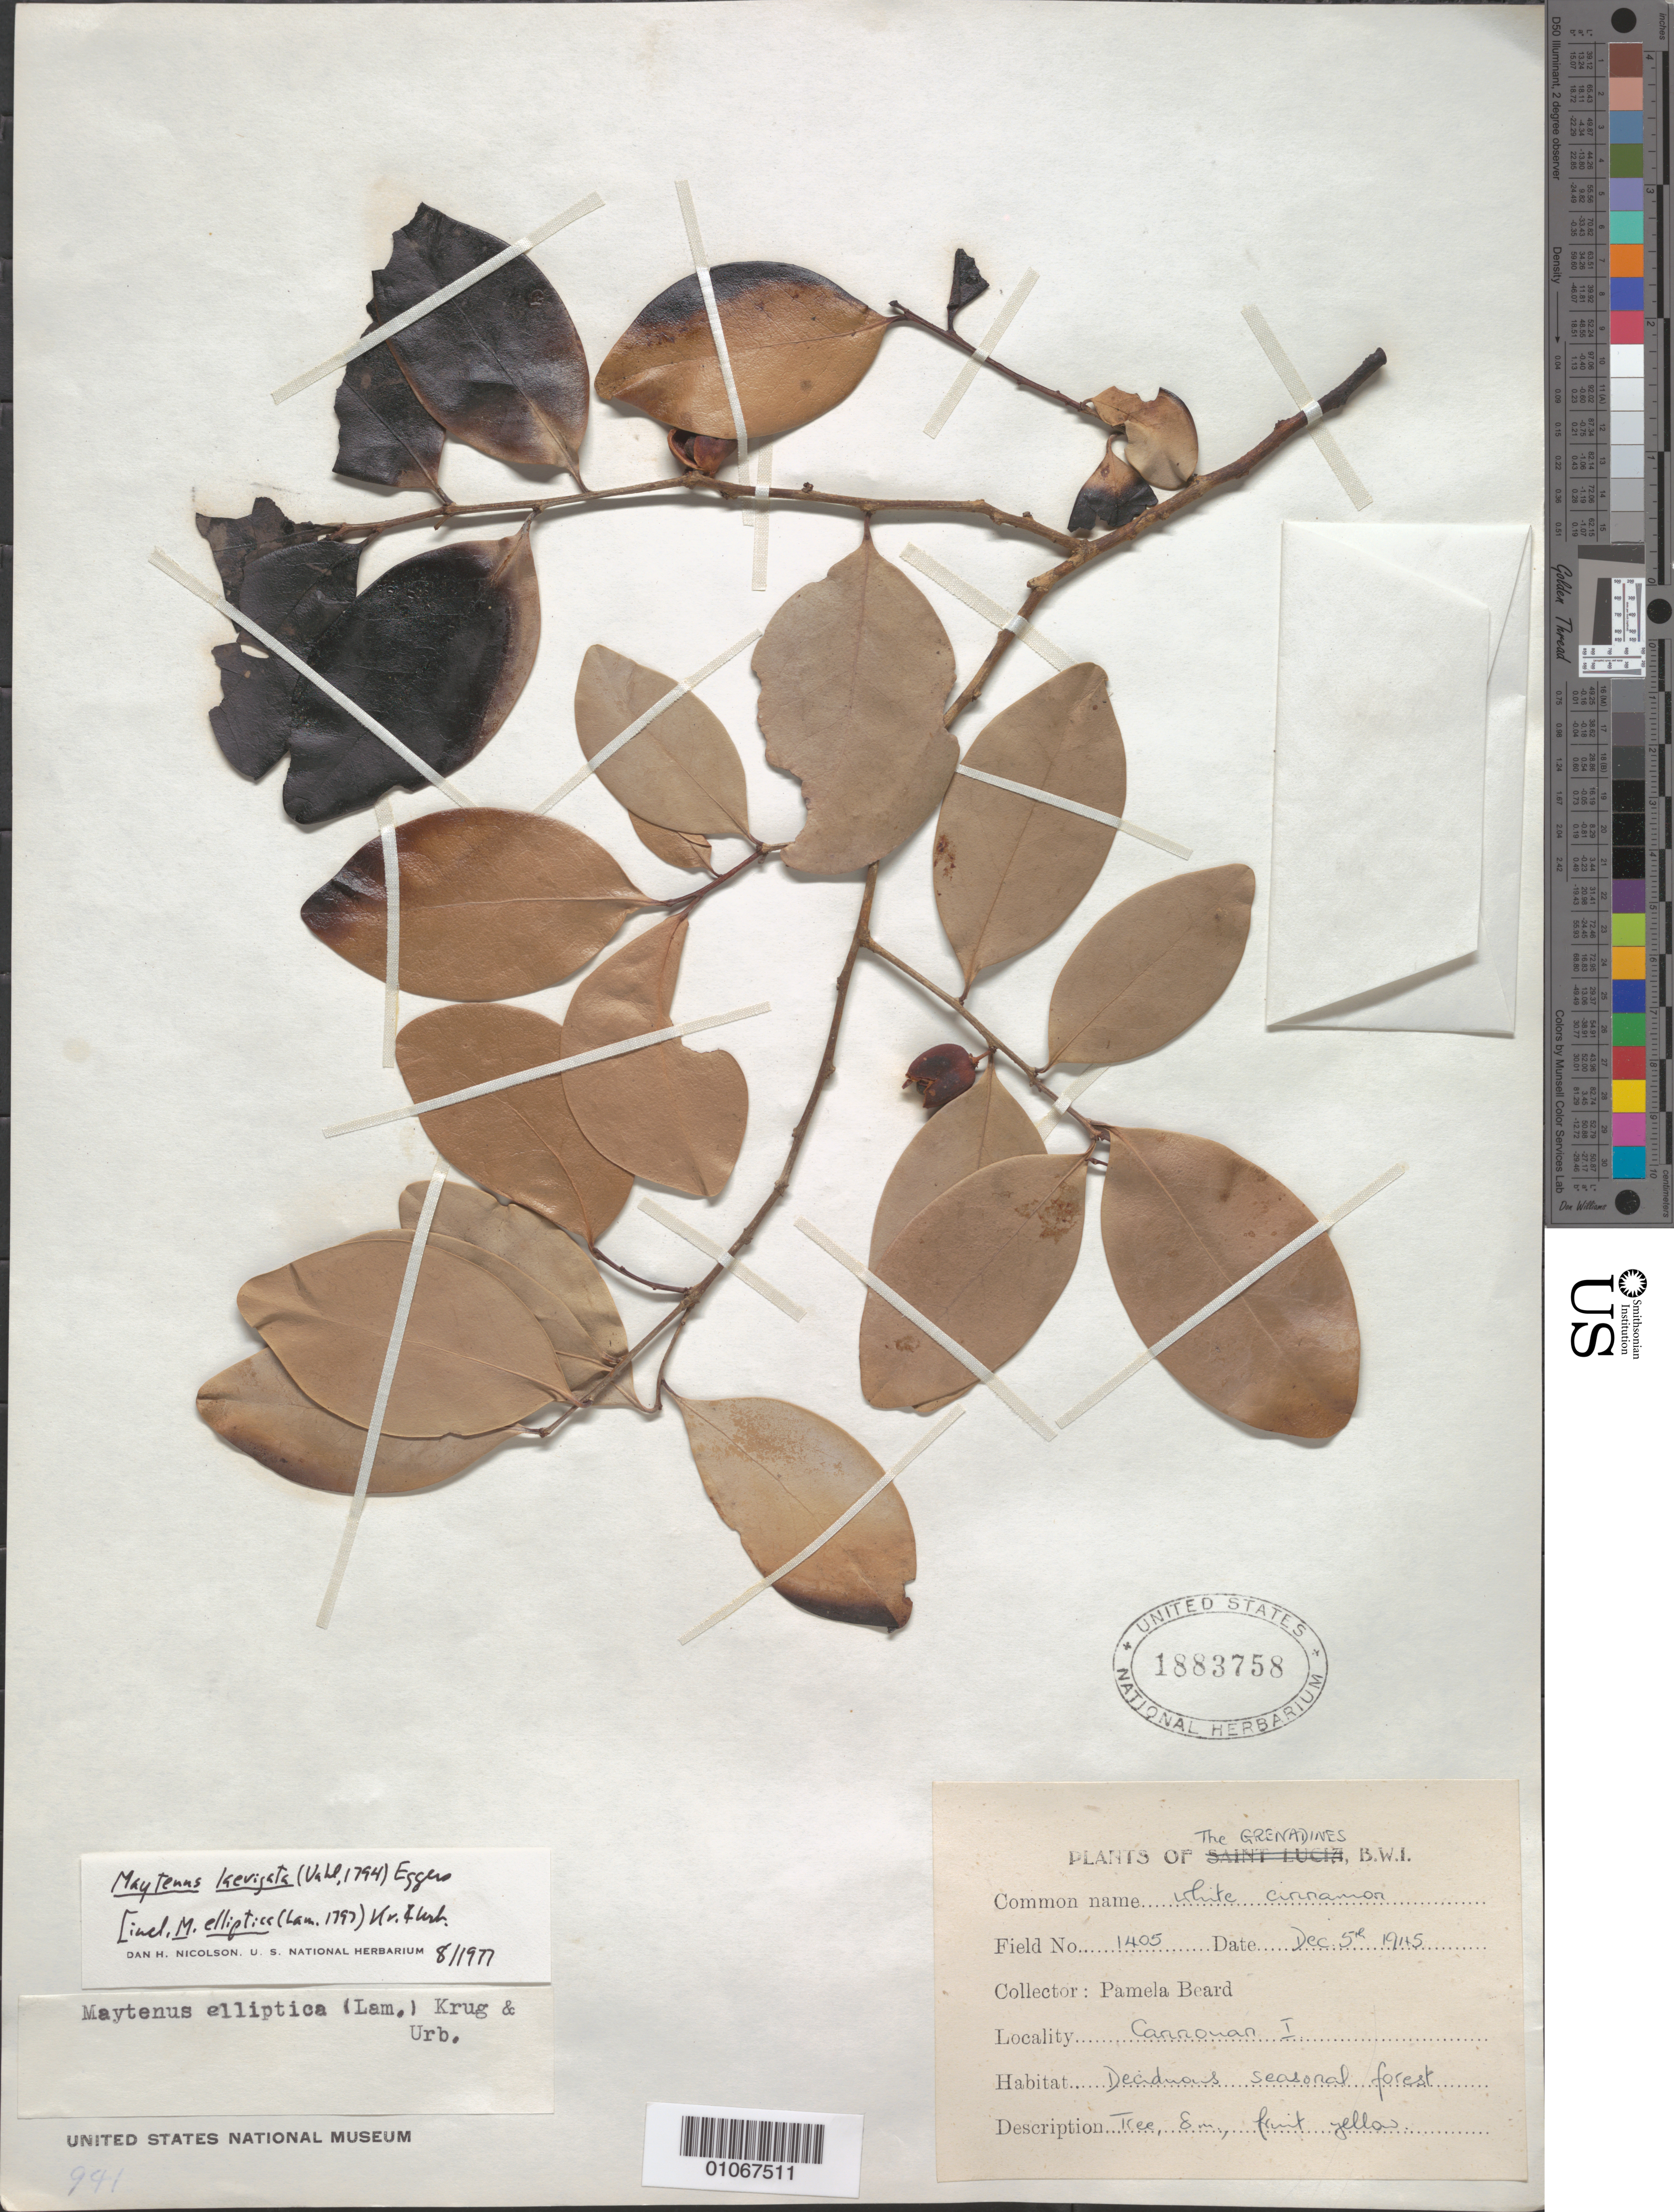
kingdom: Plantae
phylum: Tracheophyta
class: Magnoliopsida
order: Celastrales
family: Celastraceae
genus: Maytenus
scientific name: Maytenus laevigatus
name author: (Vahl) Griseb. ex Eggers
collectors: P. Beard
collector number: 1405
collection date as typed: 05 Dec 1945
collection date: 1945-12-05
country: Grenada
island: Grenada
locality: Cannonan I.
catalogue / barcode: US 1883758